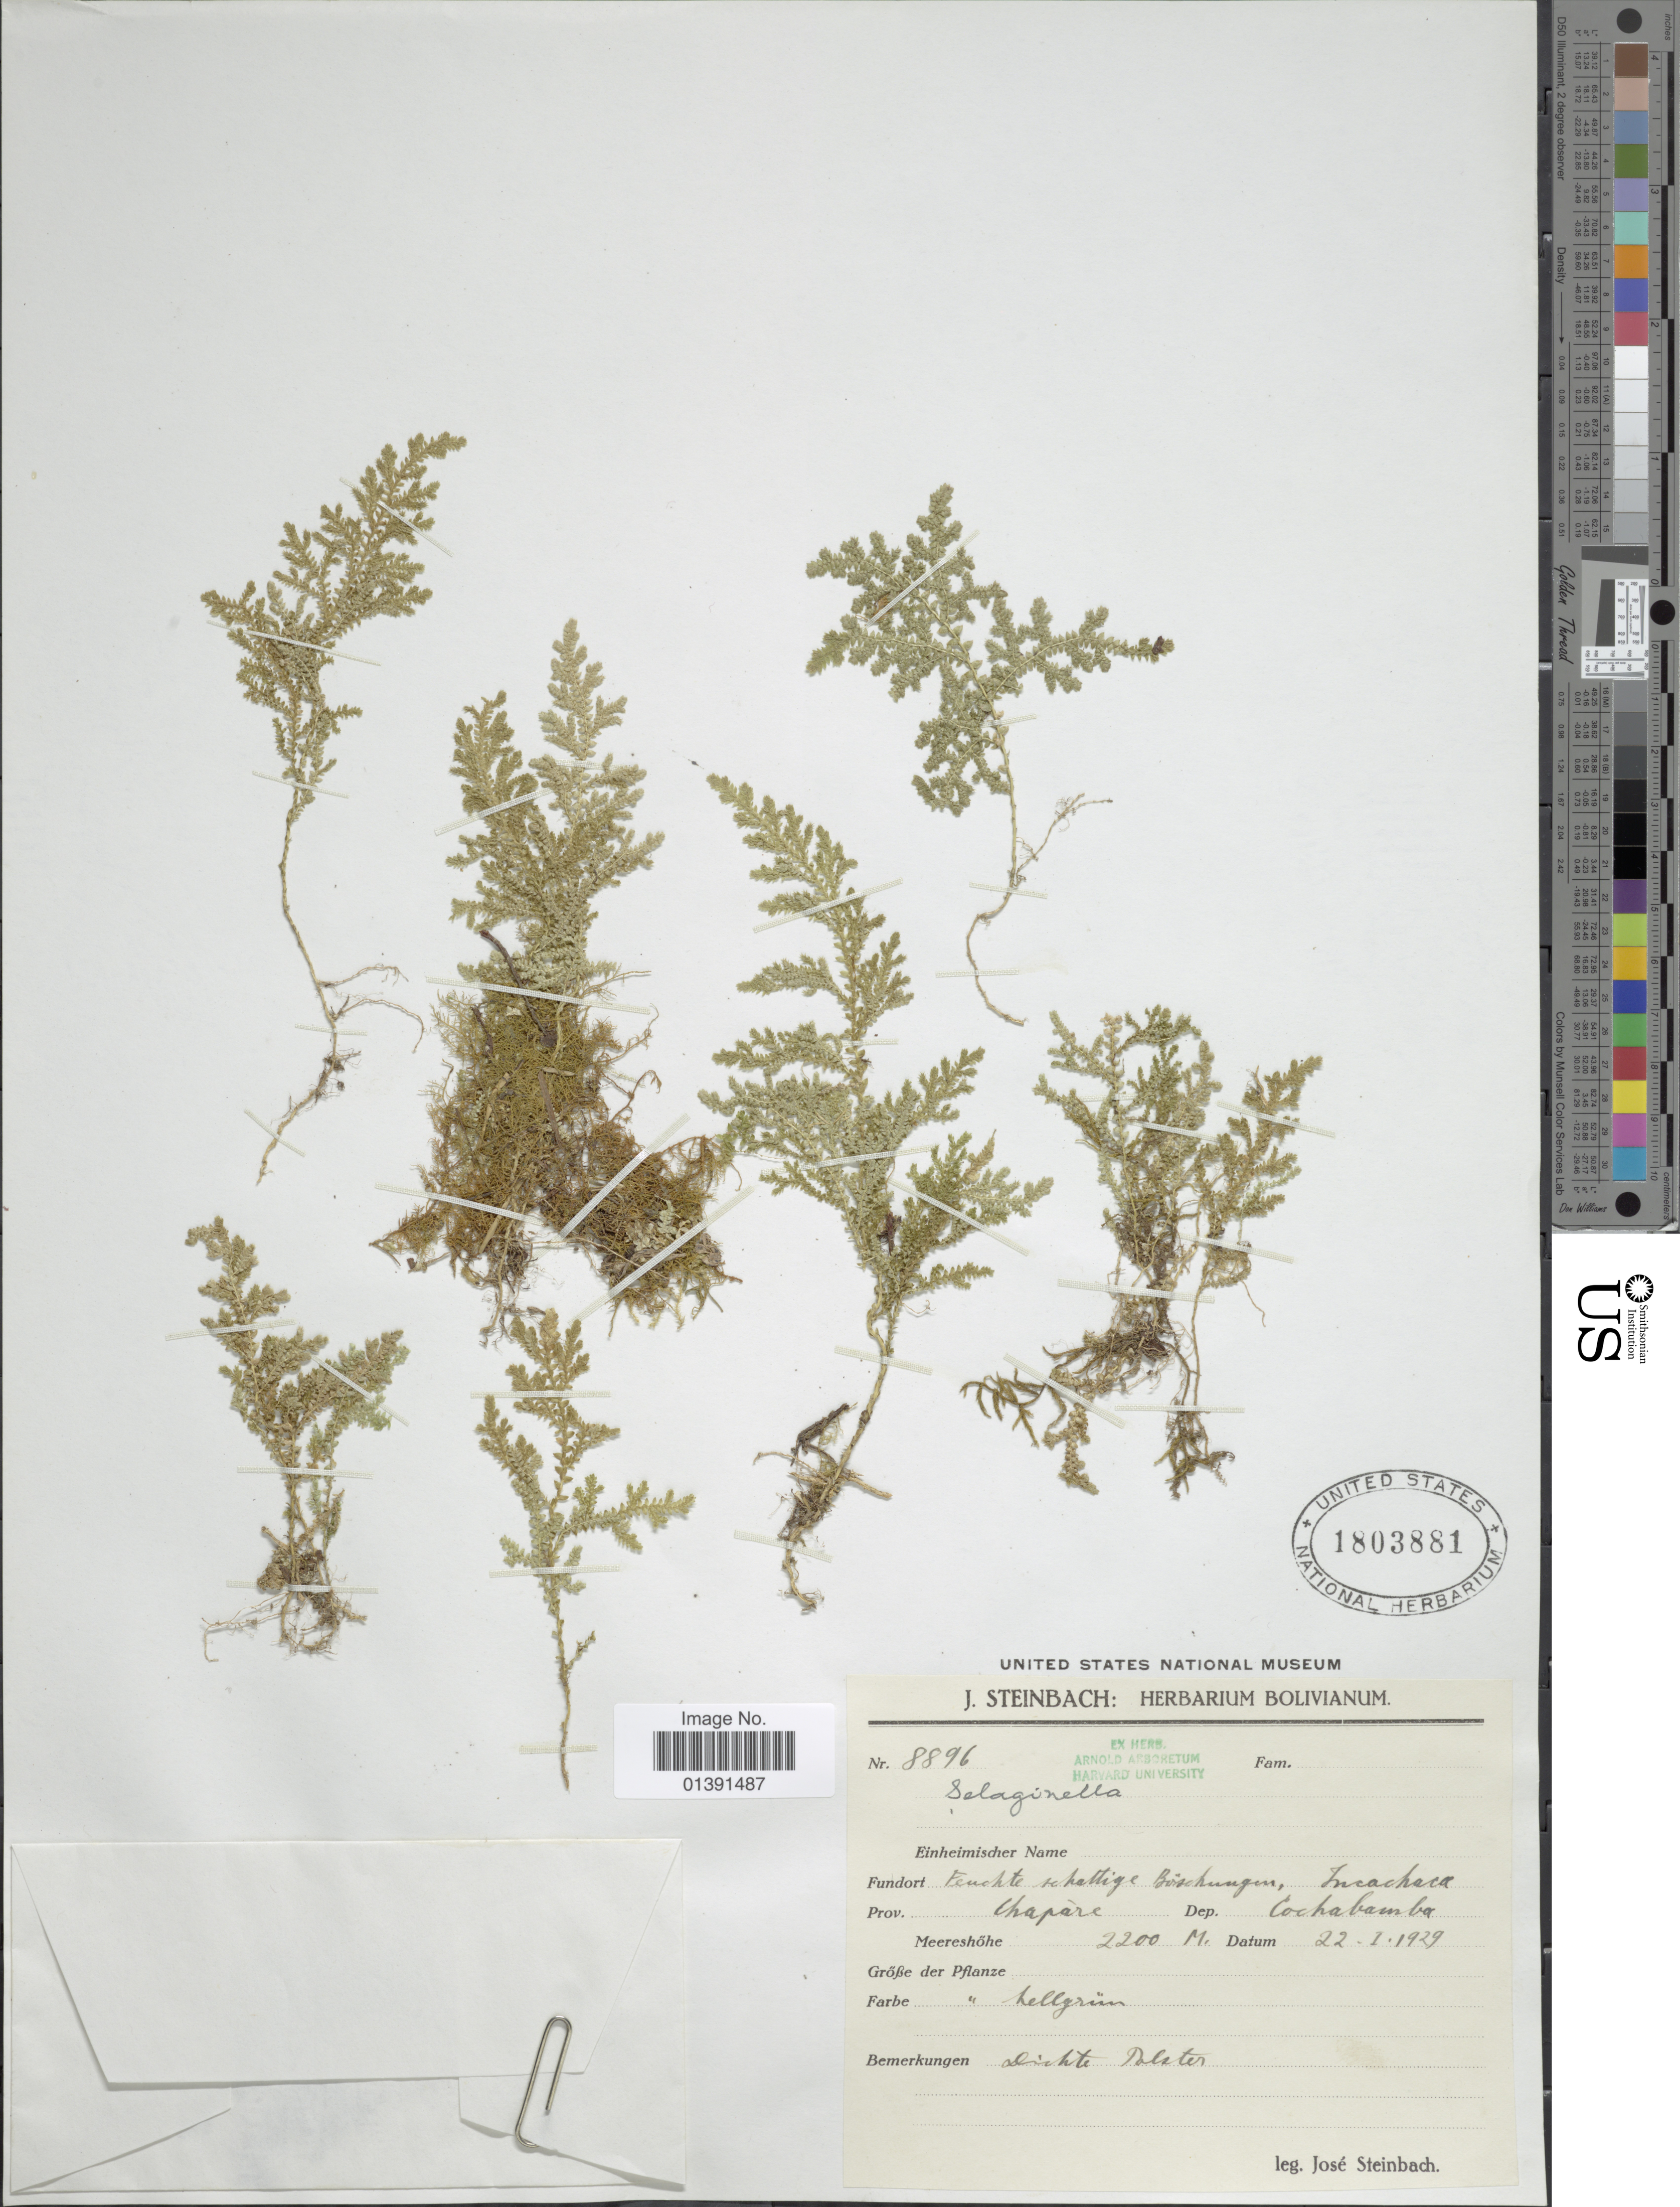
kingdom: Plantae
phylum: Tracheophyta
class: Lycopodiopsida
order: Selaginellales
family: Selaginellaceae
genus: Selaginella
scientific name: Selaginella novae-hollandiae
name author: (Sw.) Spring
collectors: J. Steinbach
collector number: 8896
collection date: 1929-01-22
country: Bolivia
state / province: Cochabamba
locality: Incachaca, Prov. Chapare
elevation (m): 2200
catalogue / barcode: US 1803881